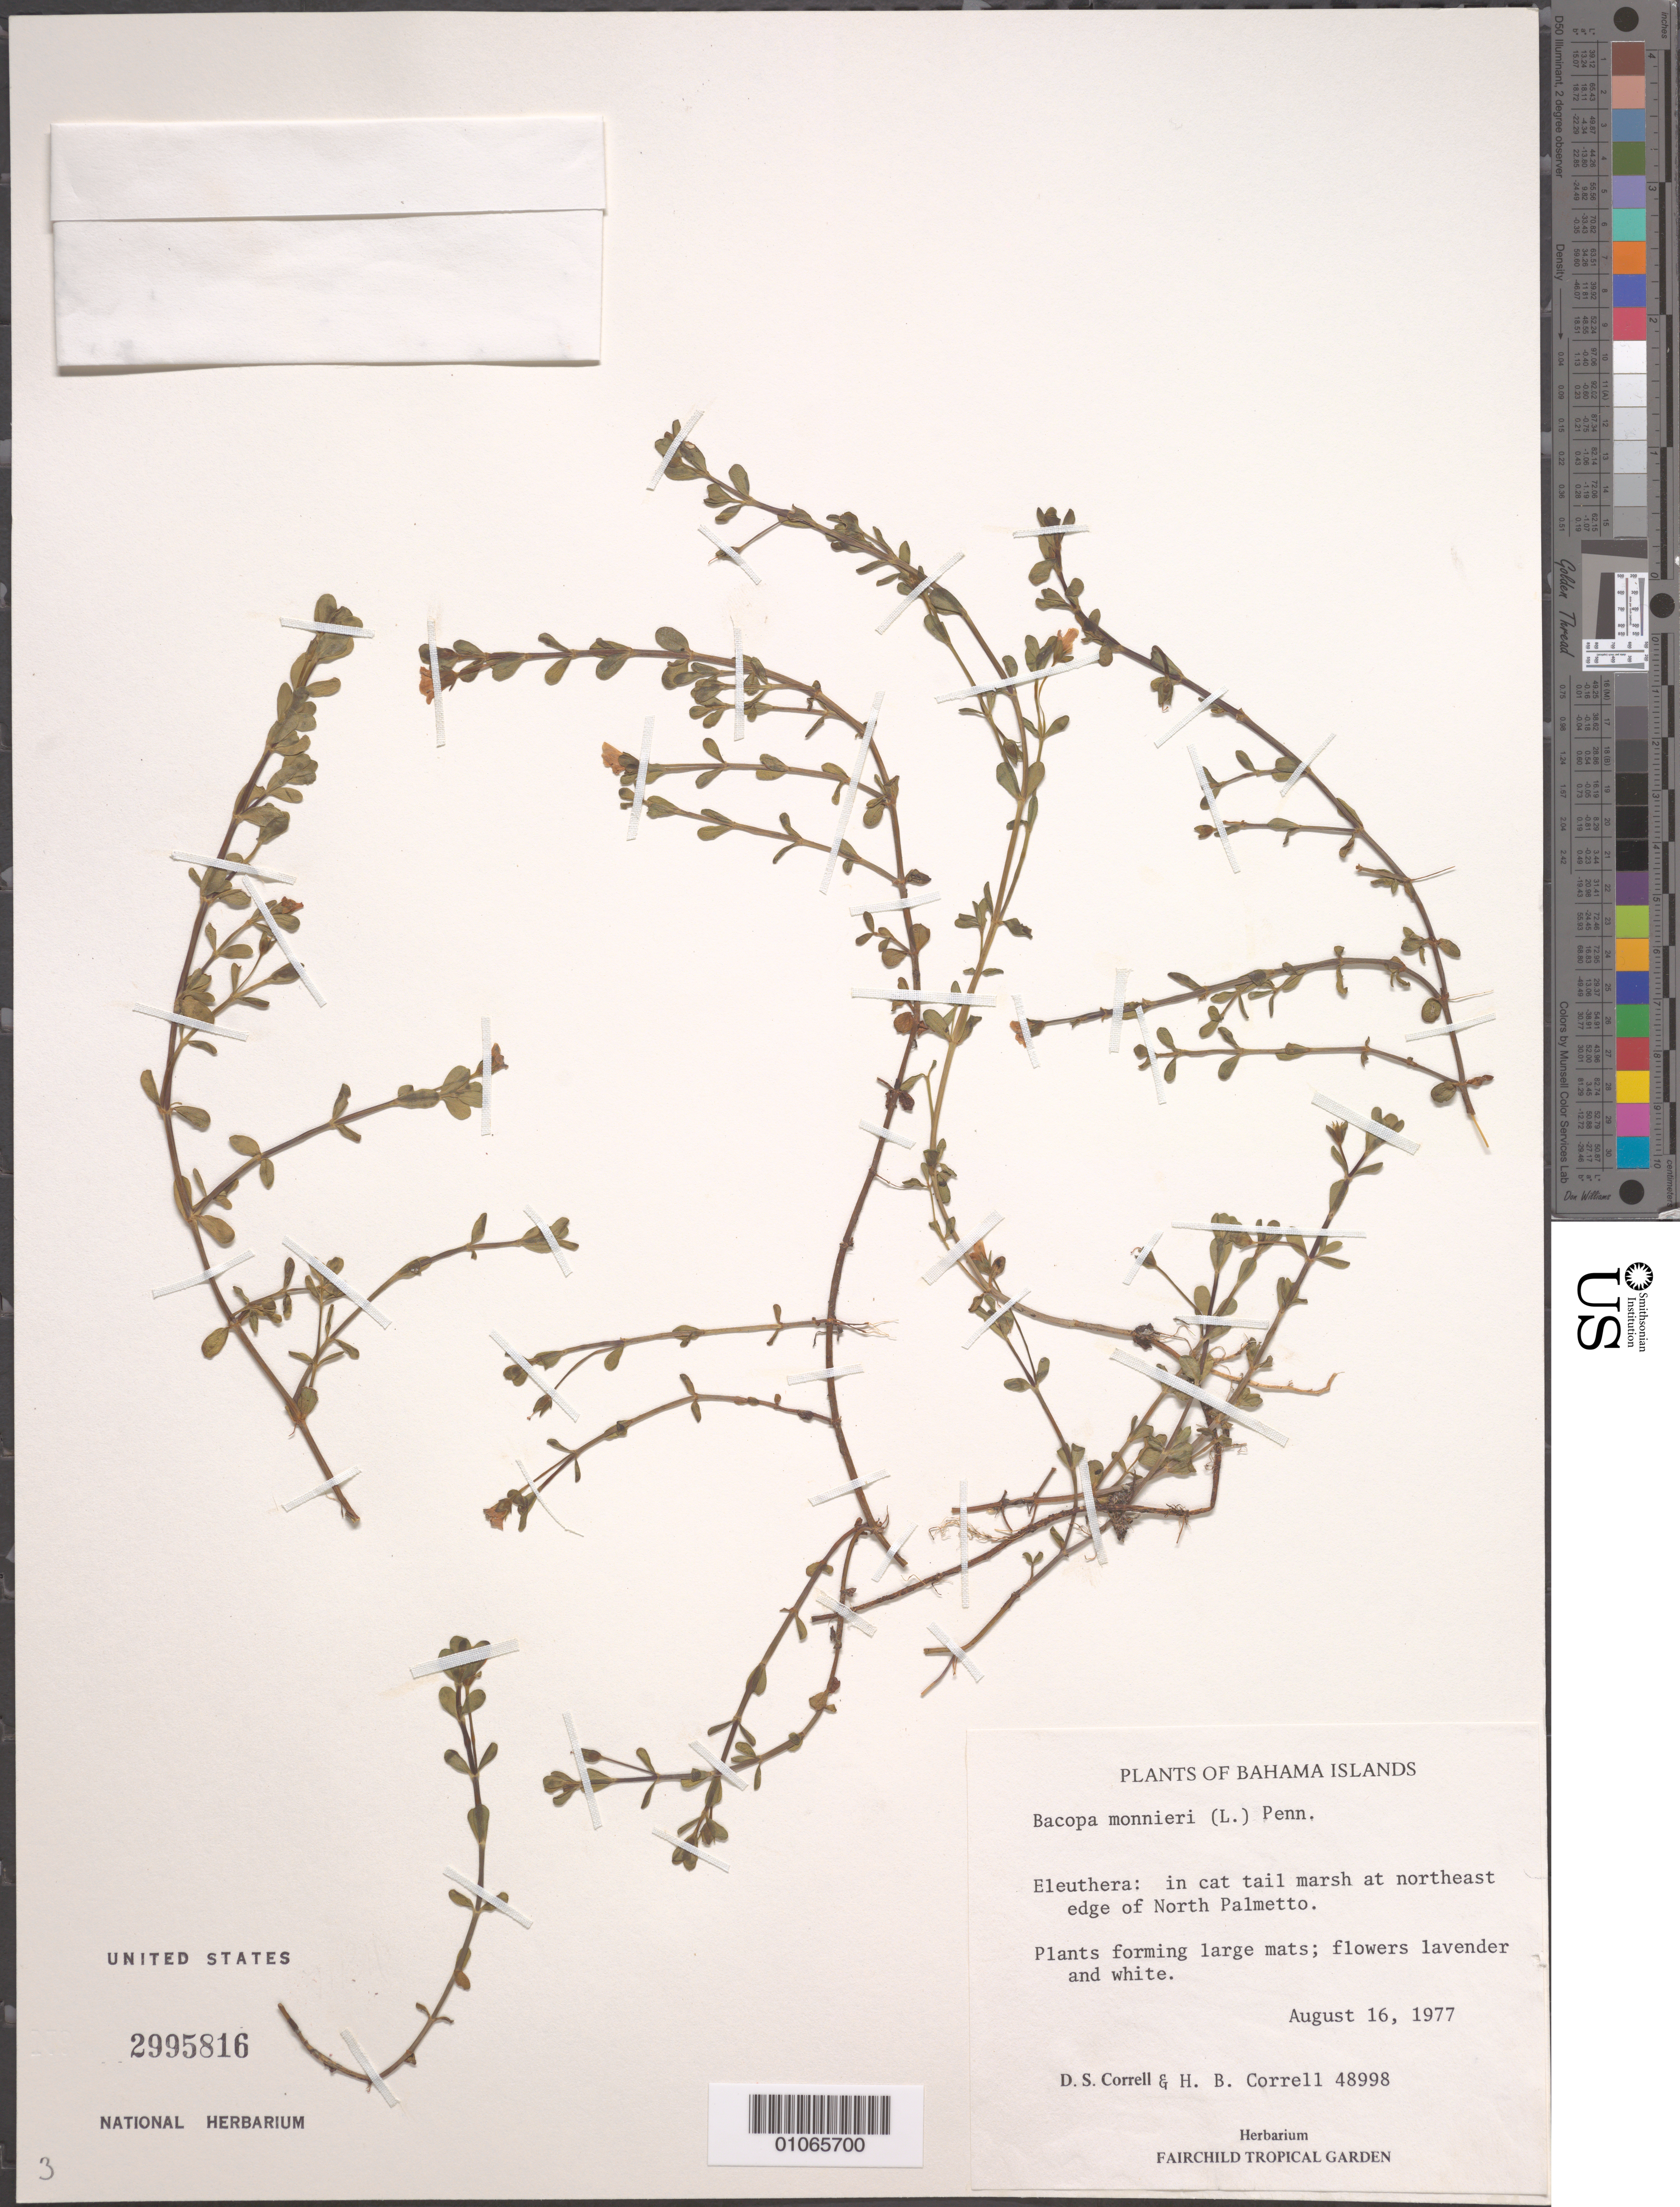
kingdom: Plantae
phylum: Tracheophyta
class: Magnoliopsida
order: Lamiales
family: Plantaginaceae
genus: Bacopa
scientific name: Bacopa monnieri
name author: (L.) Wettst.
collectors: D. S. Correll & H. Correll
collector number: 48998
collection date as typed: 16 Aug 1977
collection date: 1977-08-16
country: Bahamas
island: Eleuthera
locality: In cattail marsh at northeast edge of North Palmetto.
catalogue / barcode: US 2995816